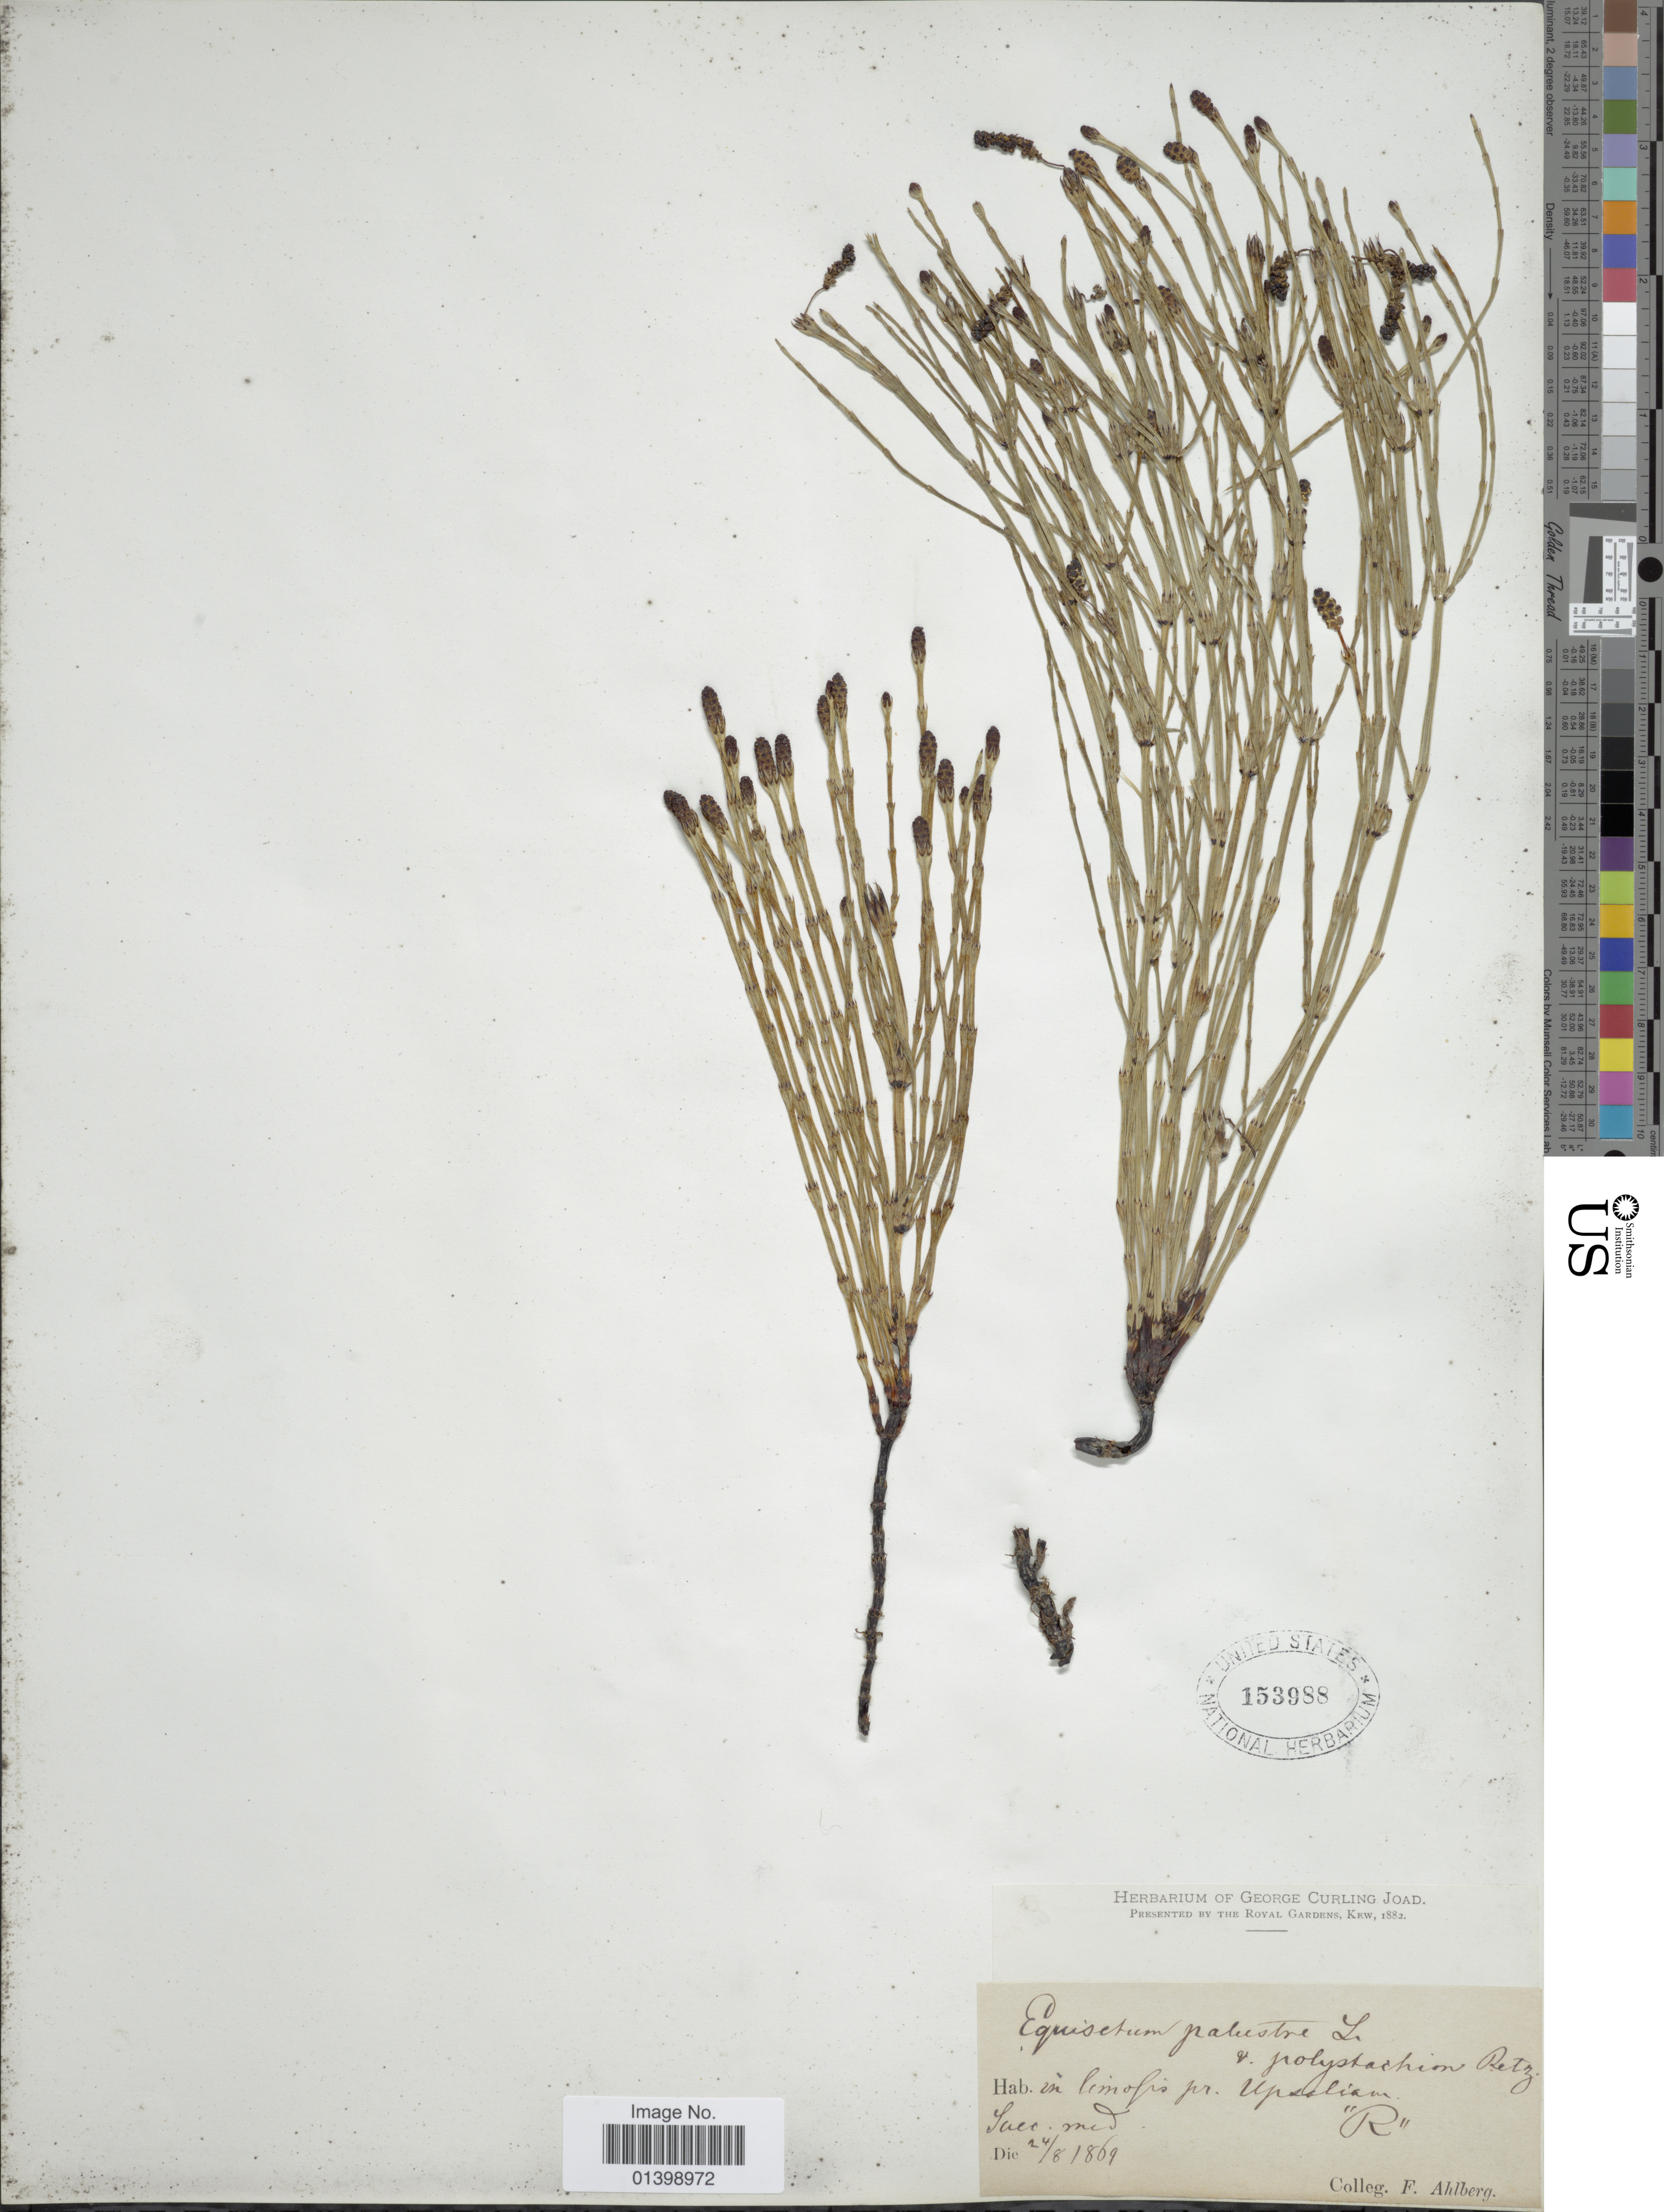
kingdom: Plantae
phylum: Tracheophyta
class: Polypodiopsida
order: Equisetales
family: Equisetaceae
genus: Equisetum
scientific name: Equisetum palustre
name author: L.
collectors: F. Ahlberg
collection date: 1869-08-24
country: Sweden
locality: In limosis pr Upsalian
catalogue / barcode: US 153988